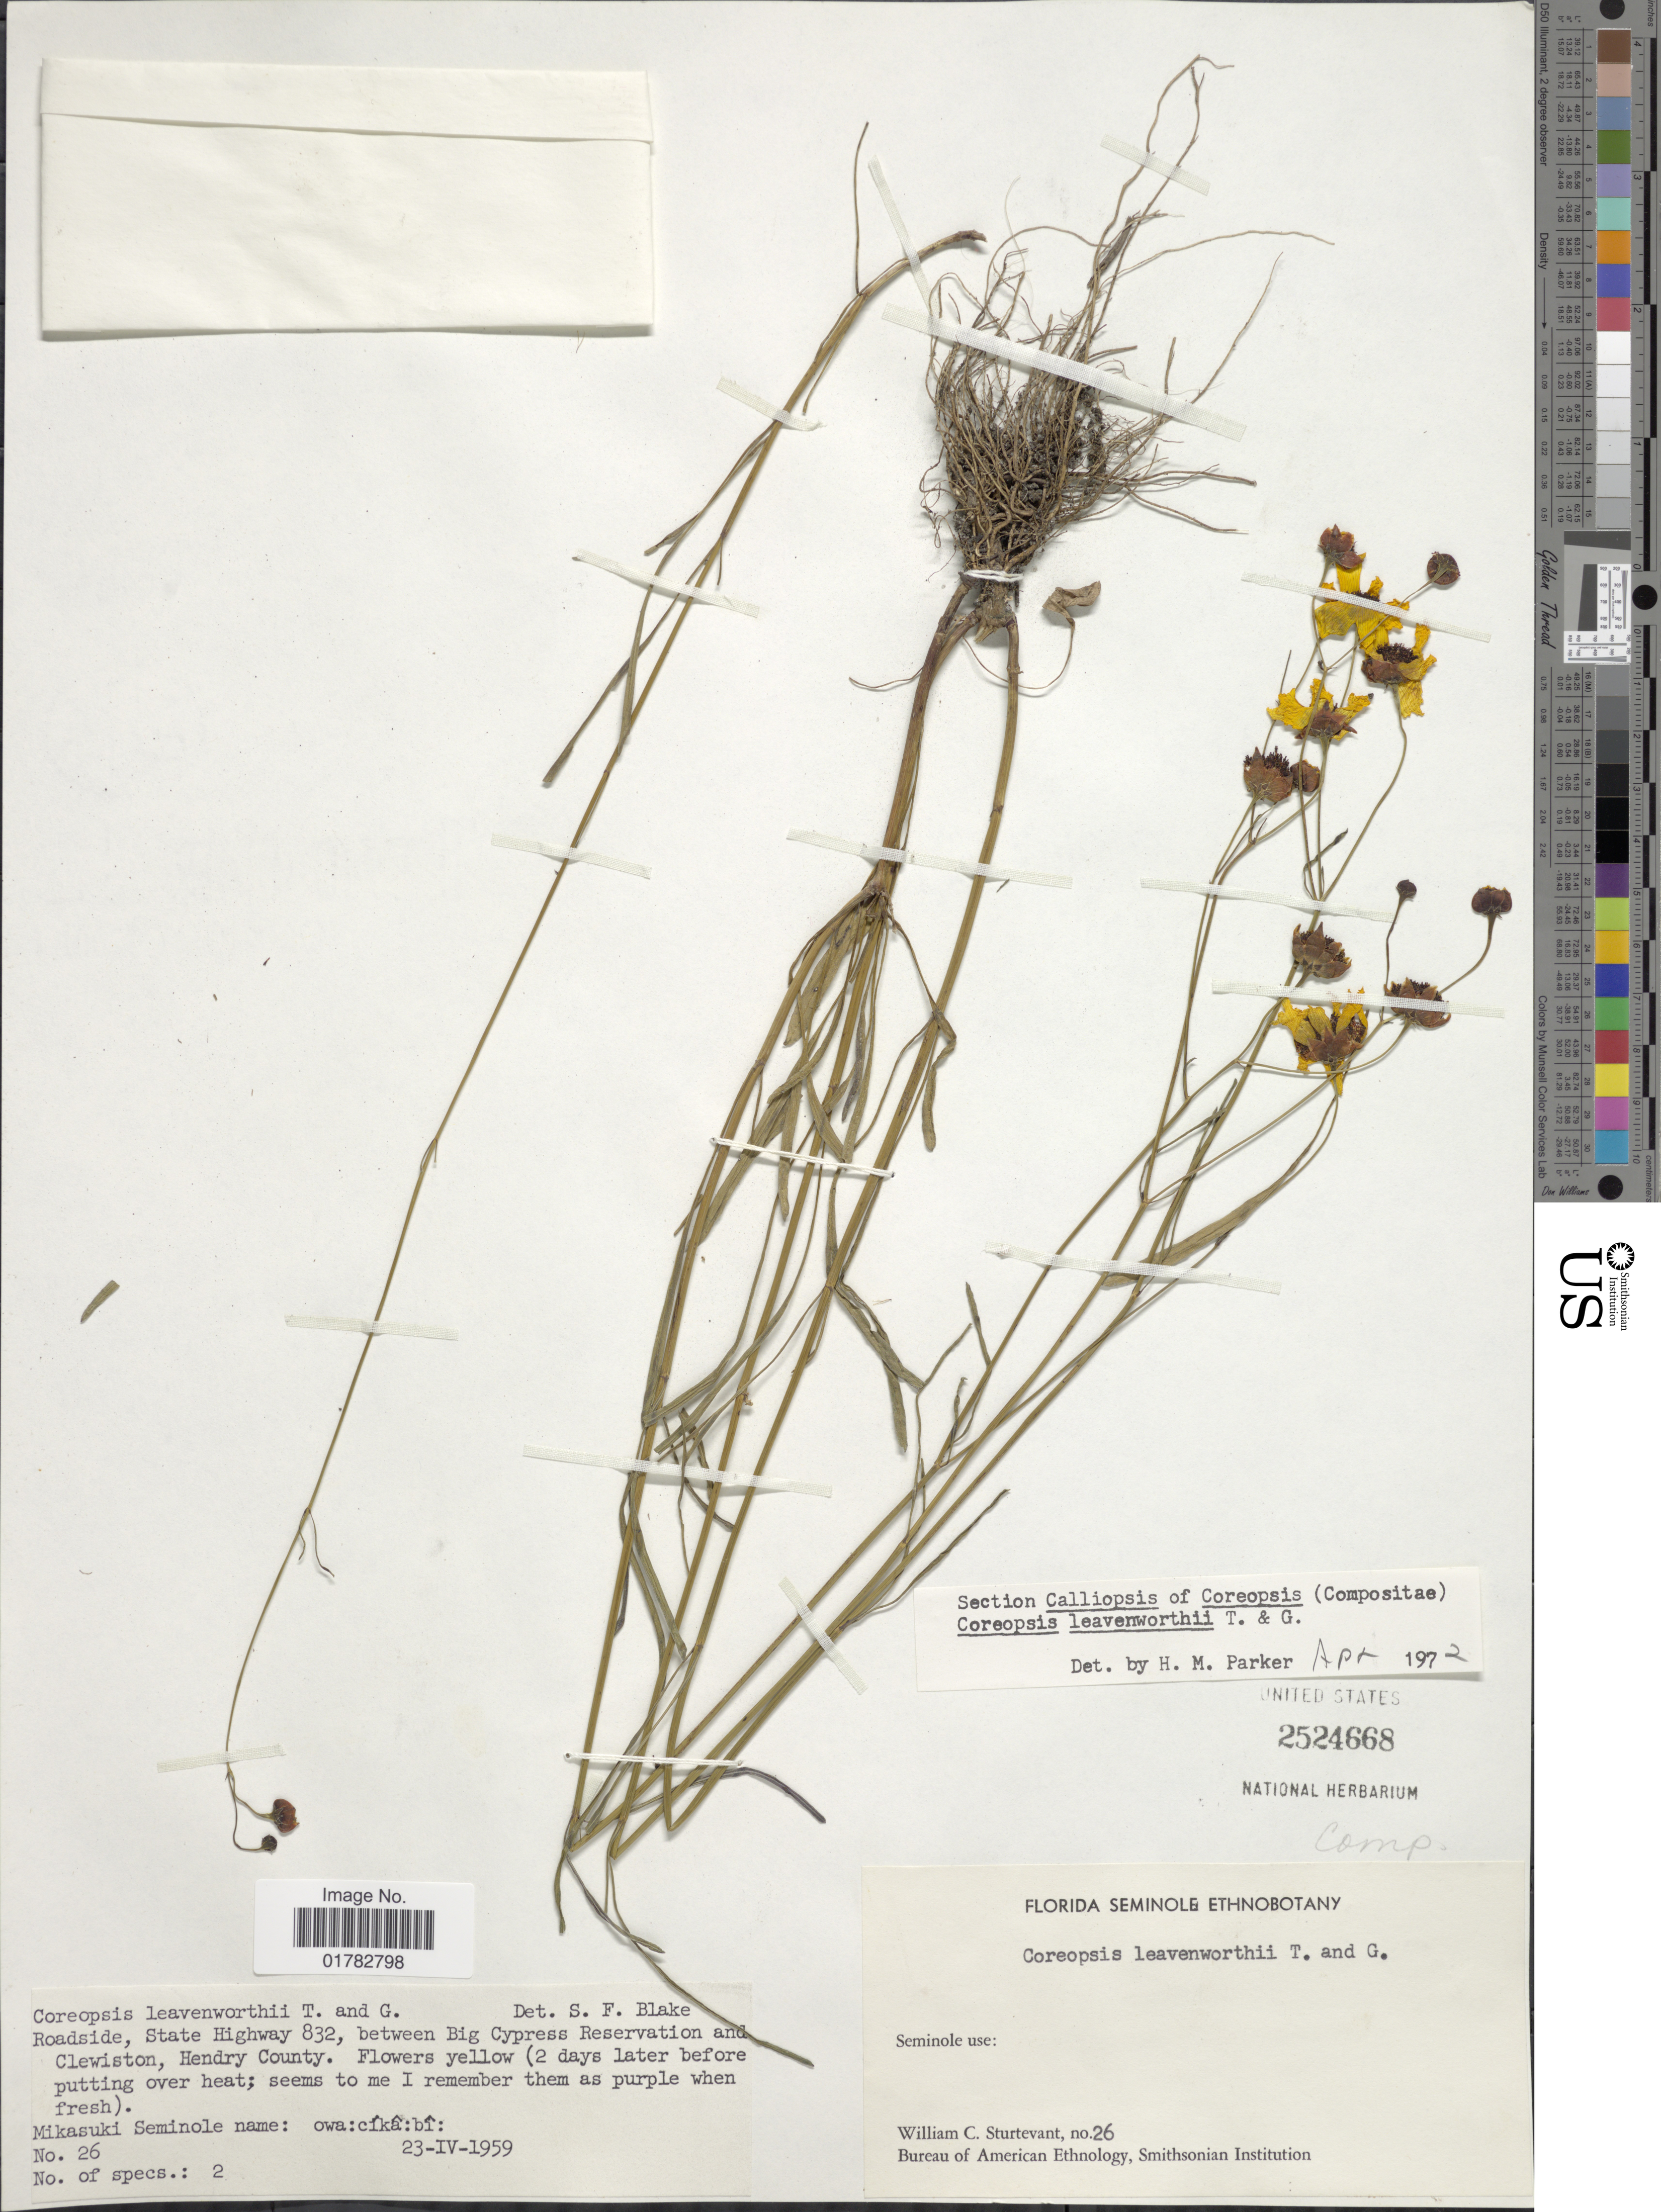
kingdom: Plantae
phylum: Tracheophyta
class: Magnoliopsida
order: Asterales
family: Asteraceae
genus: Coreopsis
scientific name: Coreopsis leavenworthii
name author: Torr. & A. Gray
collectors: W. Sturtevant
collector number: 26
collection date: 1959-04-23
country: United States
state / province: Florida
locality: Roadside, State Highway 832, between Big Cypress Reservation and Clewiston, Hendry County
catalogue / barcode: US 2524668